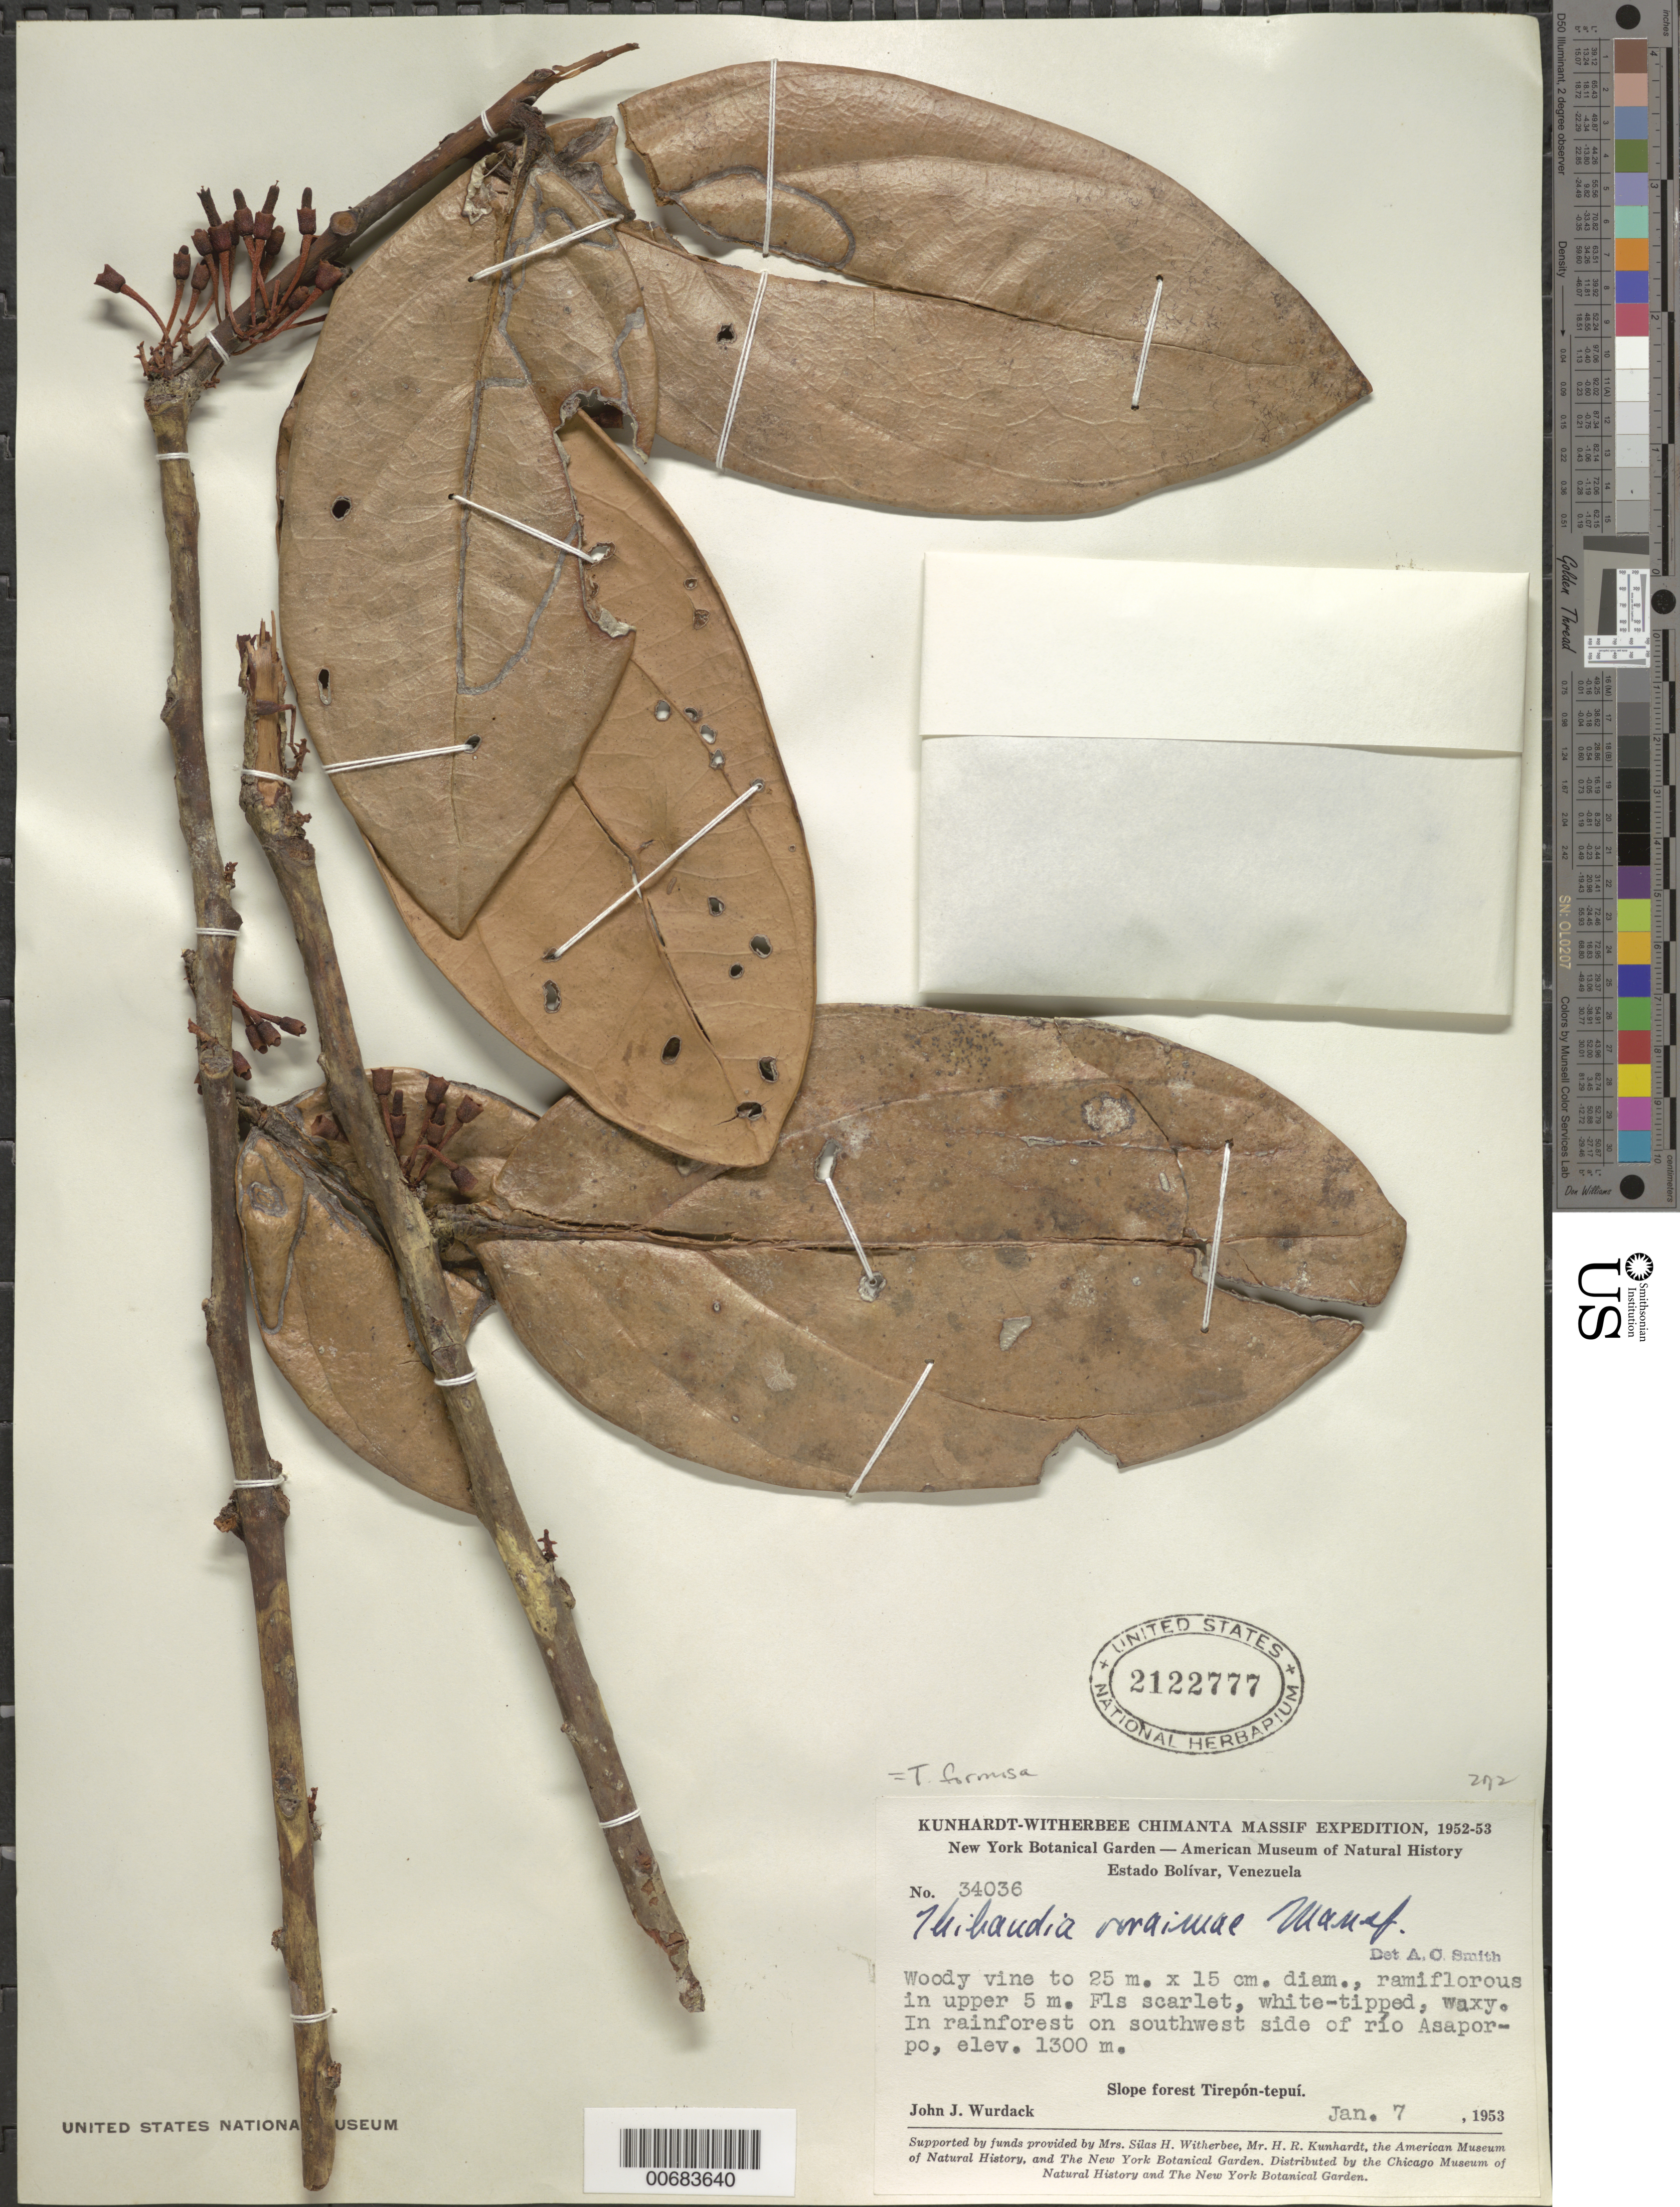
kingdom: Plantae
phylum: Tracheophyta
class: Magnoliopsida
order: Ericales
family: Ericaceae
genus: Thibaudia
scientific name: Thibaudia formosa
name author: (Klotzsch) Hoerold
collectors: J. J. Wurdack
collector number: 34036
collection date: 1953-01-07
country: Venezuela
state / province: Bolivar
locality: In rainforest in southwest side of río Asaporpo, slope forest Tirepón-tepuí.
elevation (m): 1300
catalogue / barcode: US 2122777